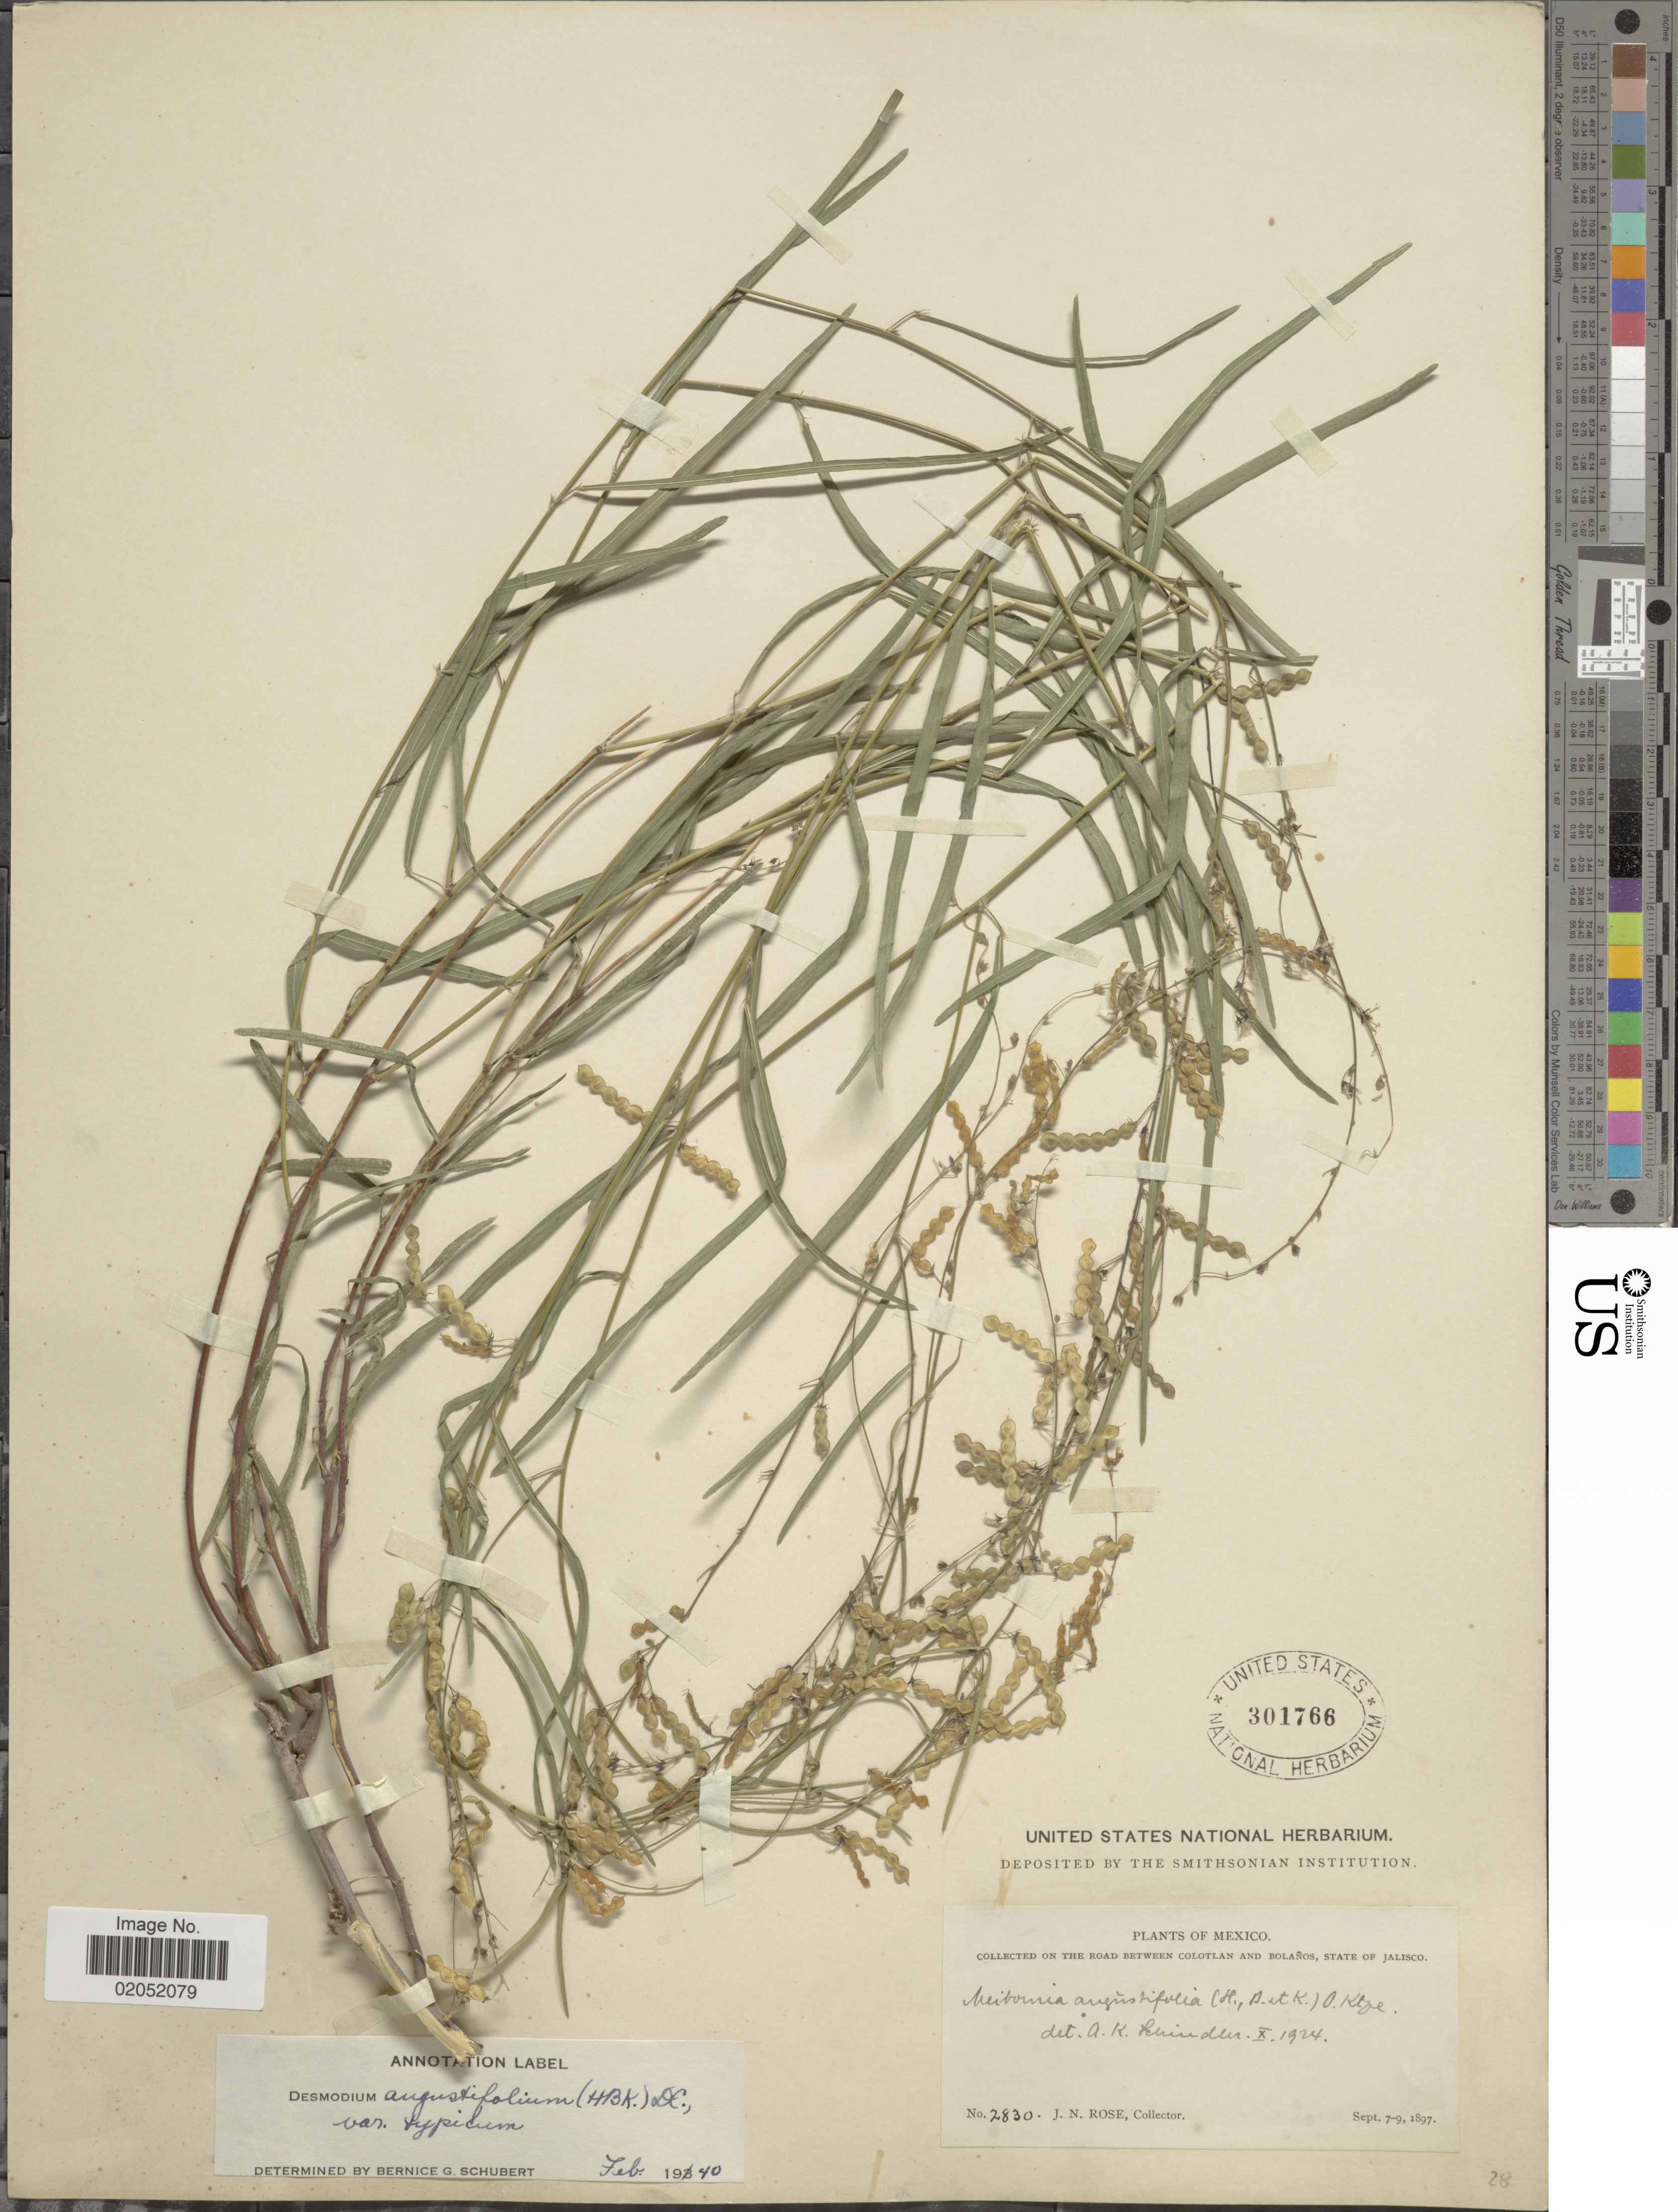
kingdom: Plantae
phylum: Tracheophyta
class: Magnoliopsida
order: Fabales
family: Fabaceae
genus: Desmodium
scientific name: Desmodium angustifolium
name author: (Kunth) DC.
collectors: J. N. Rose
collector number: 2830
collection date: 1897-09-07/1897-09-09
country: Mexico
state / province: Jalisco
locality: Road between Colotlan and Bolanos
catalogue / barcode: US 301766